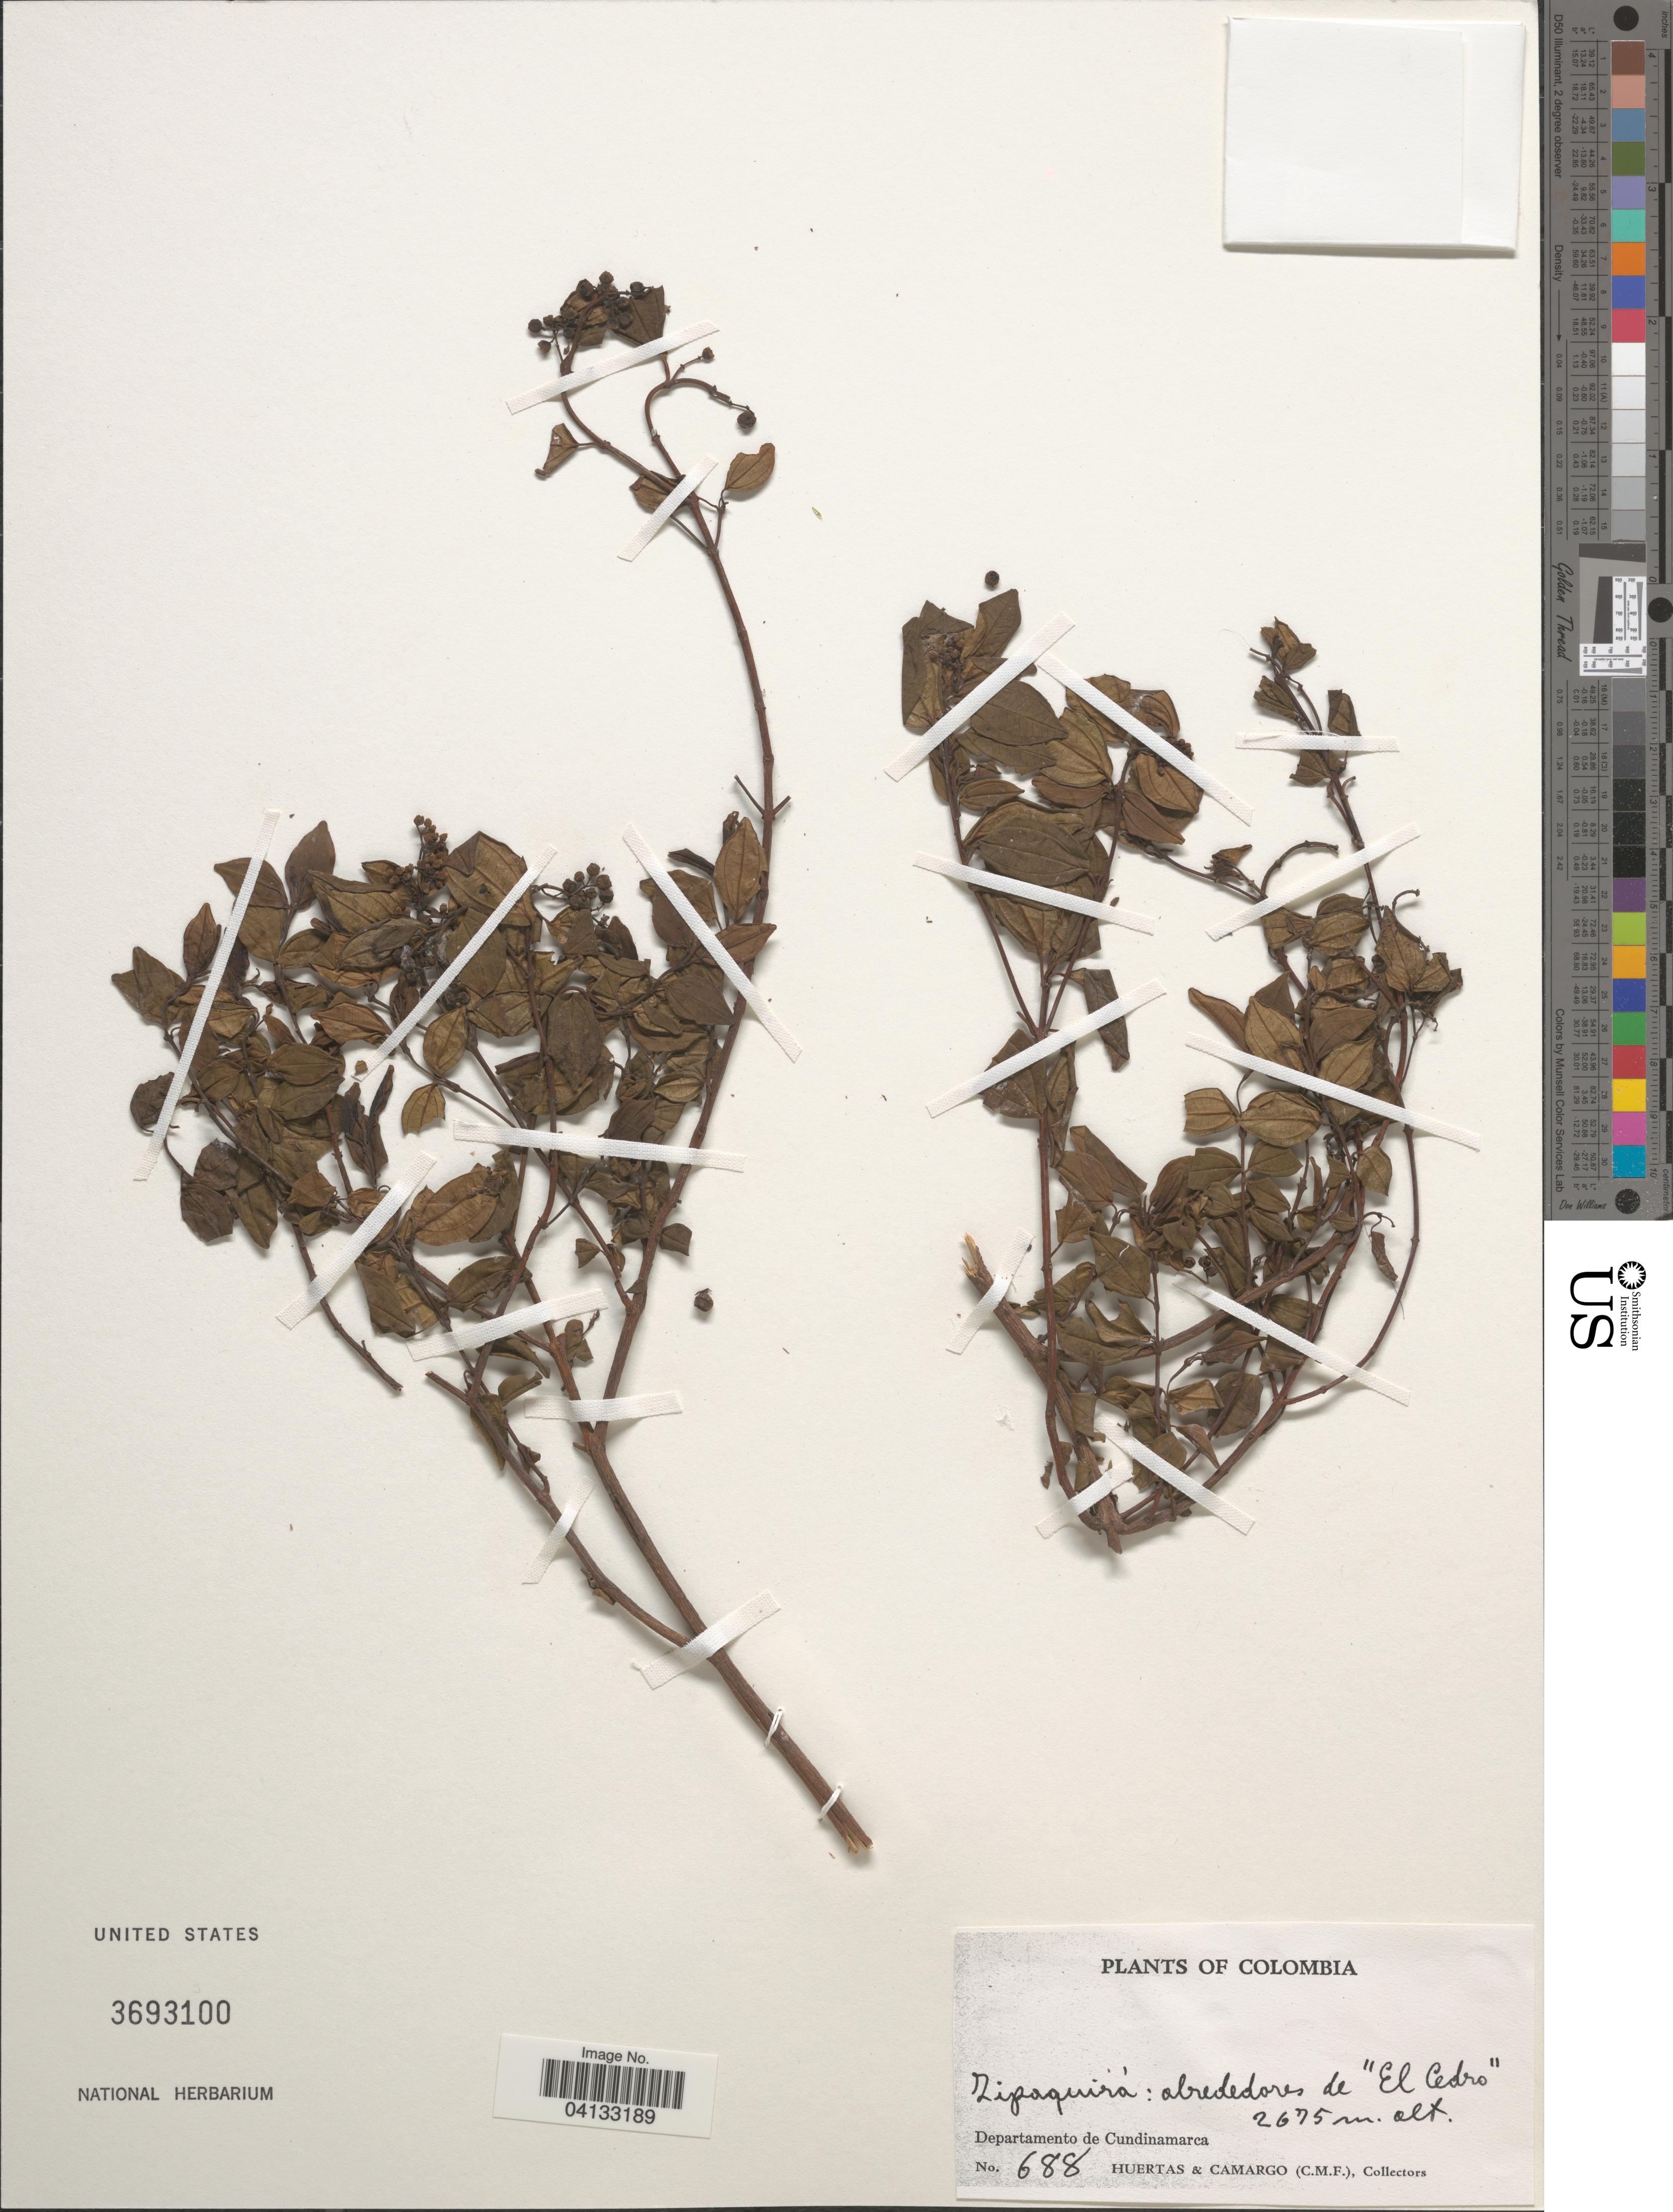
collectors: Huertas & C. Camargo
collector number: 688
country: Colombia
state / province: Cundinamarca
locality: Zipaquirá: alrededores de "El Cedro". Departamento de Cundinamarca.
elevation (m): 2675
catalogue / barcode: US 3693100